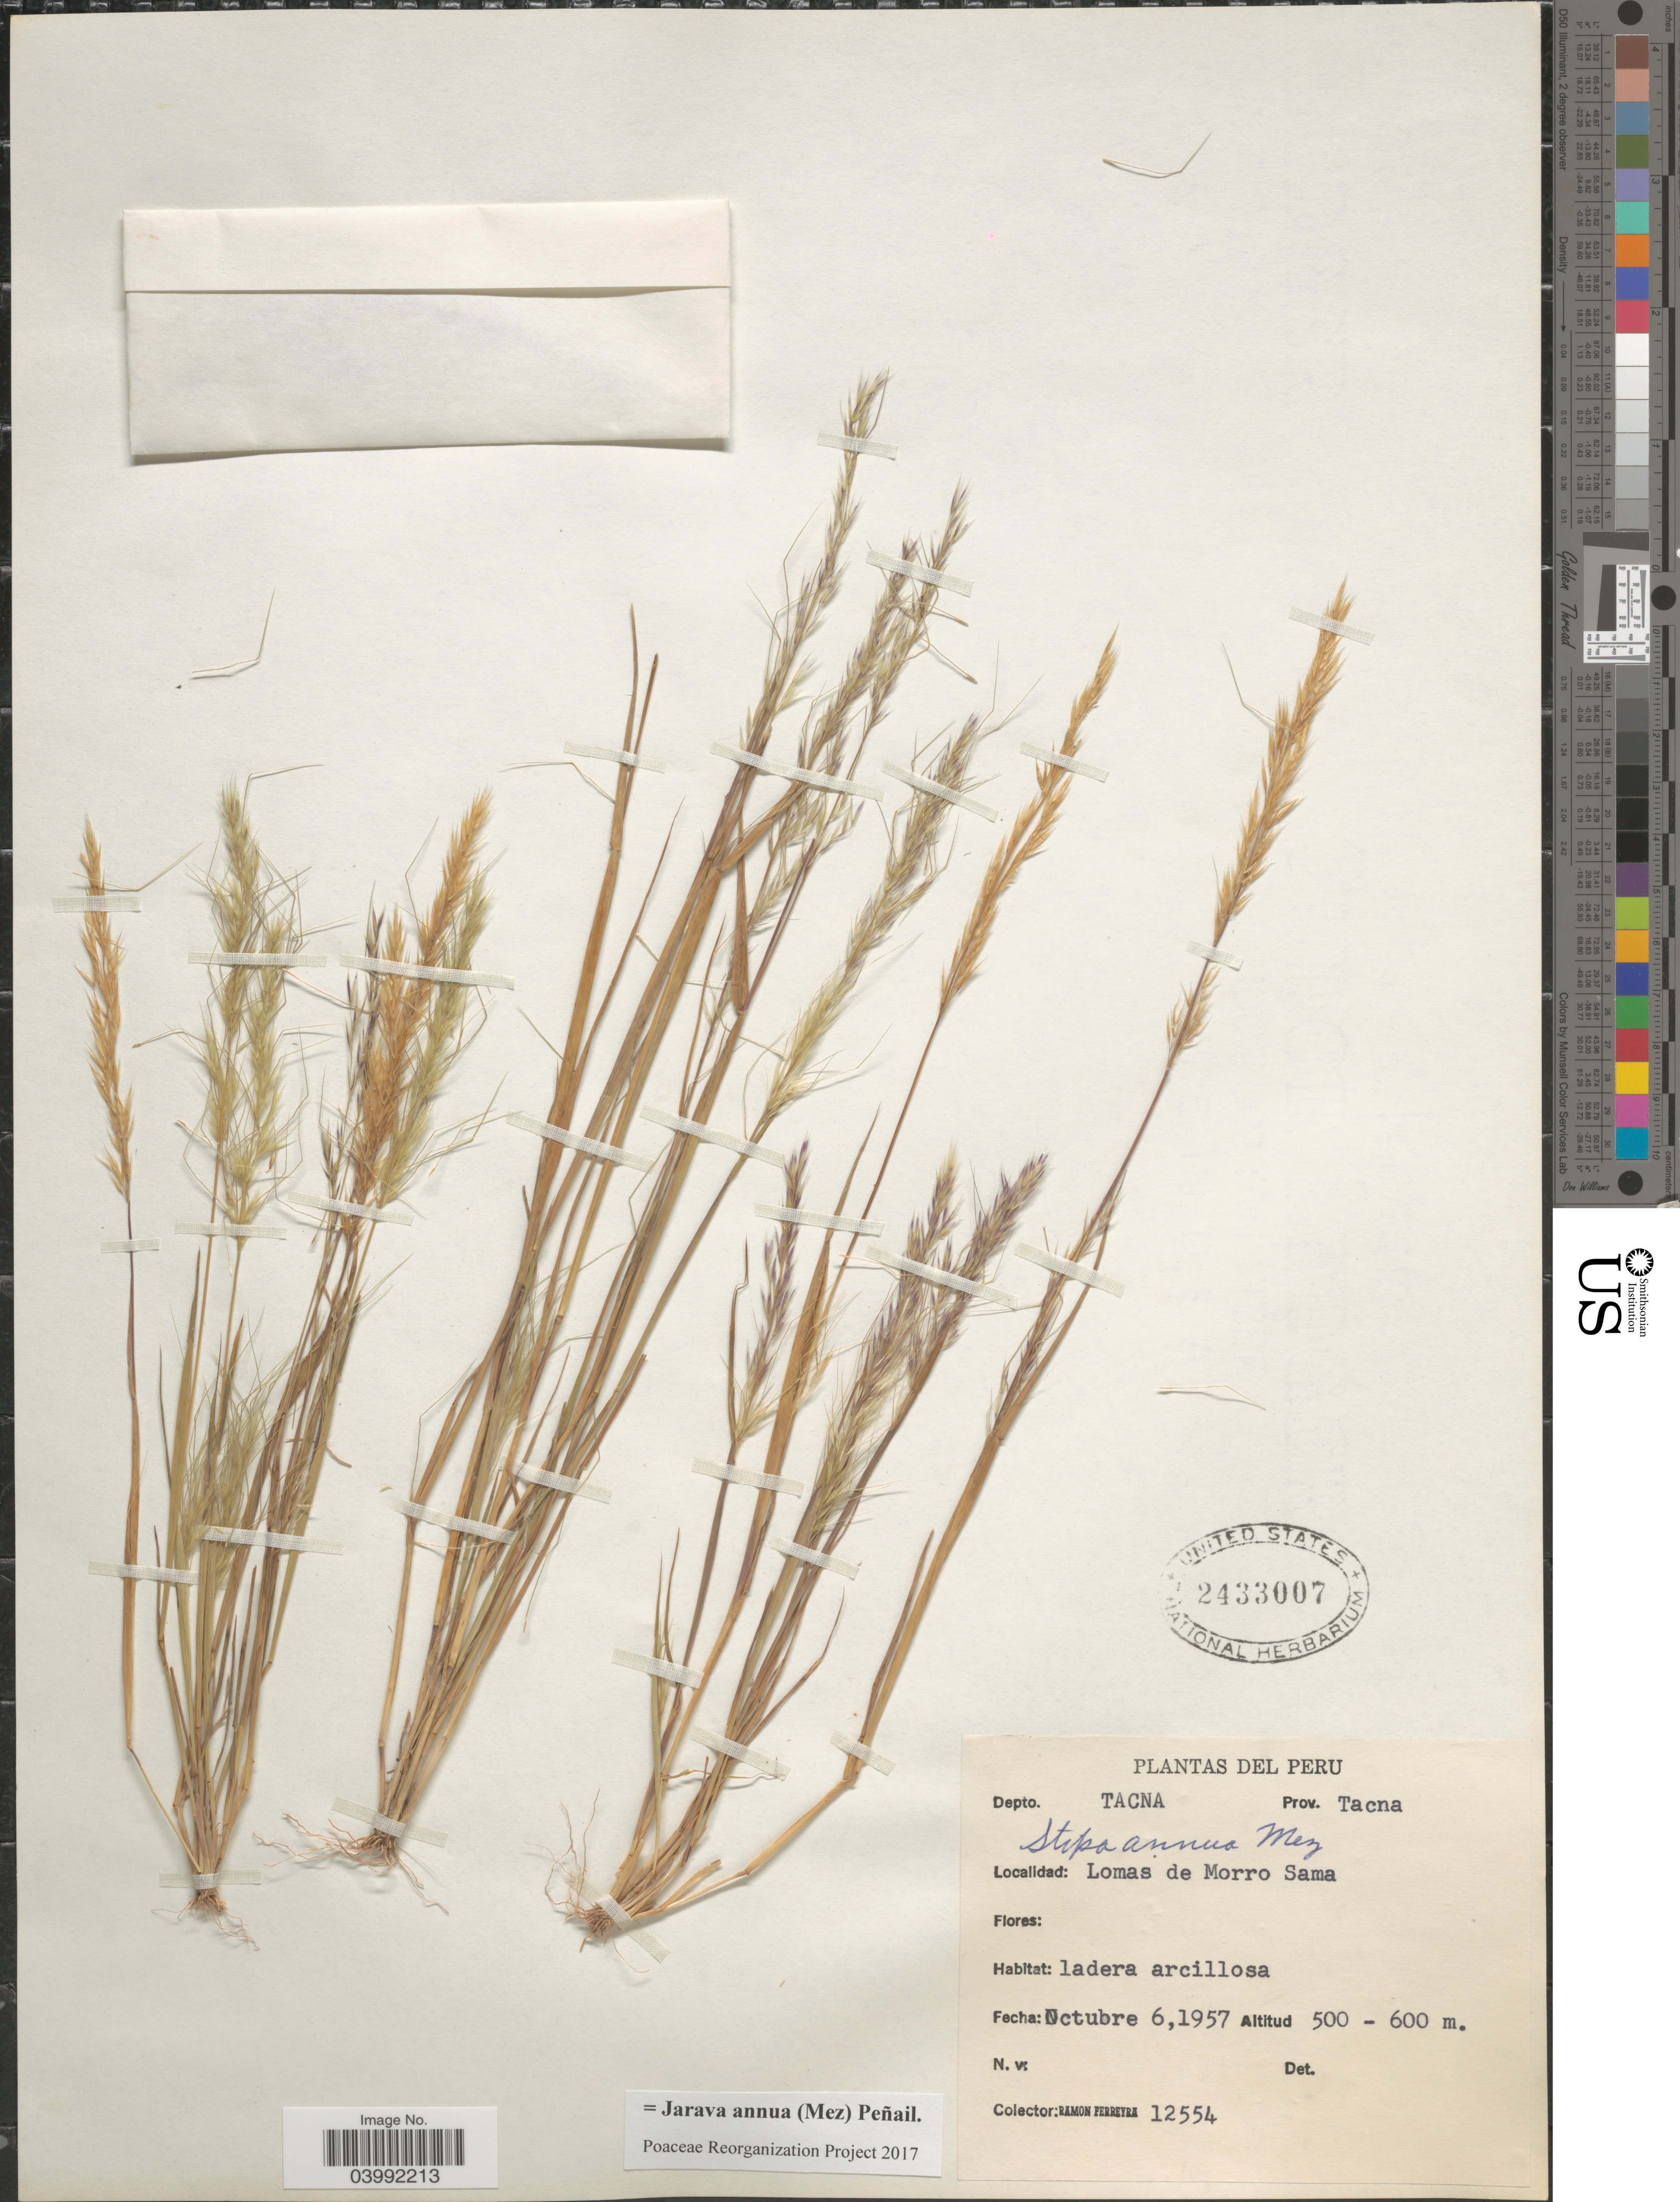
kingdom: Plantae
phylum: Tracheophyta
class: Liliopsida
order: Poales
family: Poaceae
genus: Jarava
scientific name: Jarava annua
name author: Mez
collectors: R. A. Ferreyra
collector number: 12554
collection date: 1957-10-06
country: Peru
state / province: Tacna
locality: Depto. Tacna. Prov. Tacna. Lomas de Morro Sama.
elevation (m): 500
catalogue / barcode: US 2433007